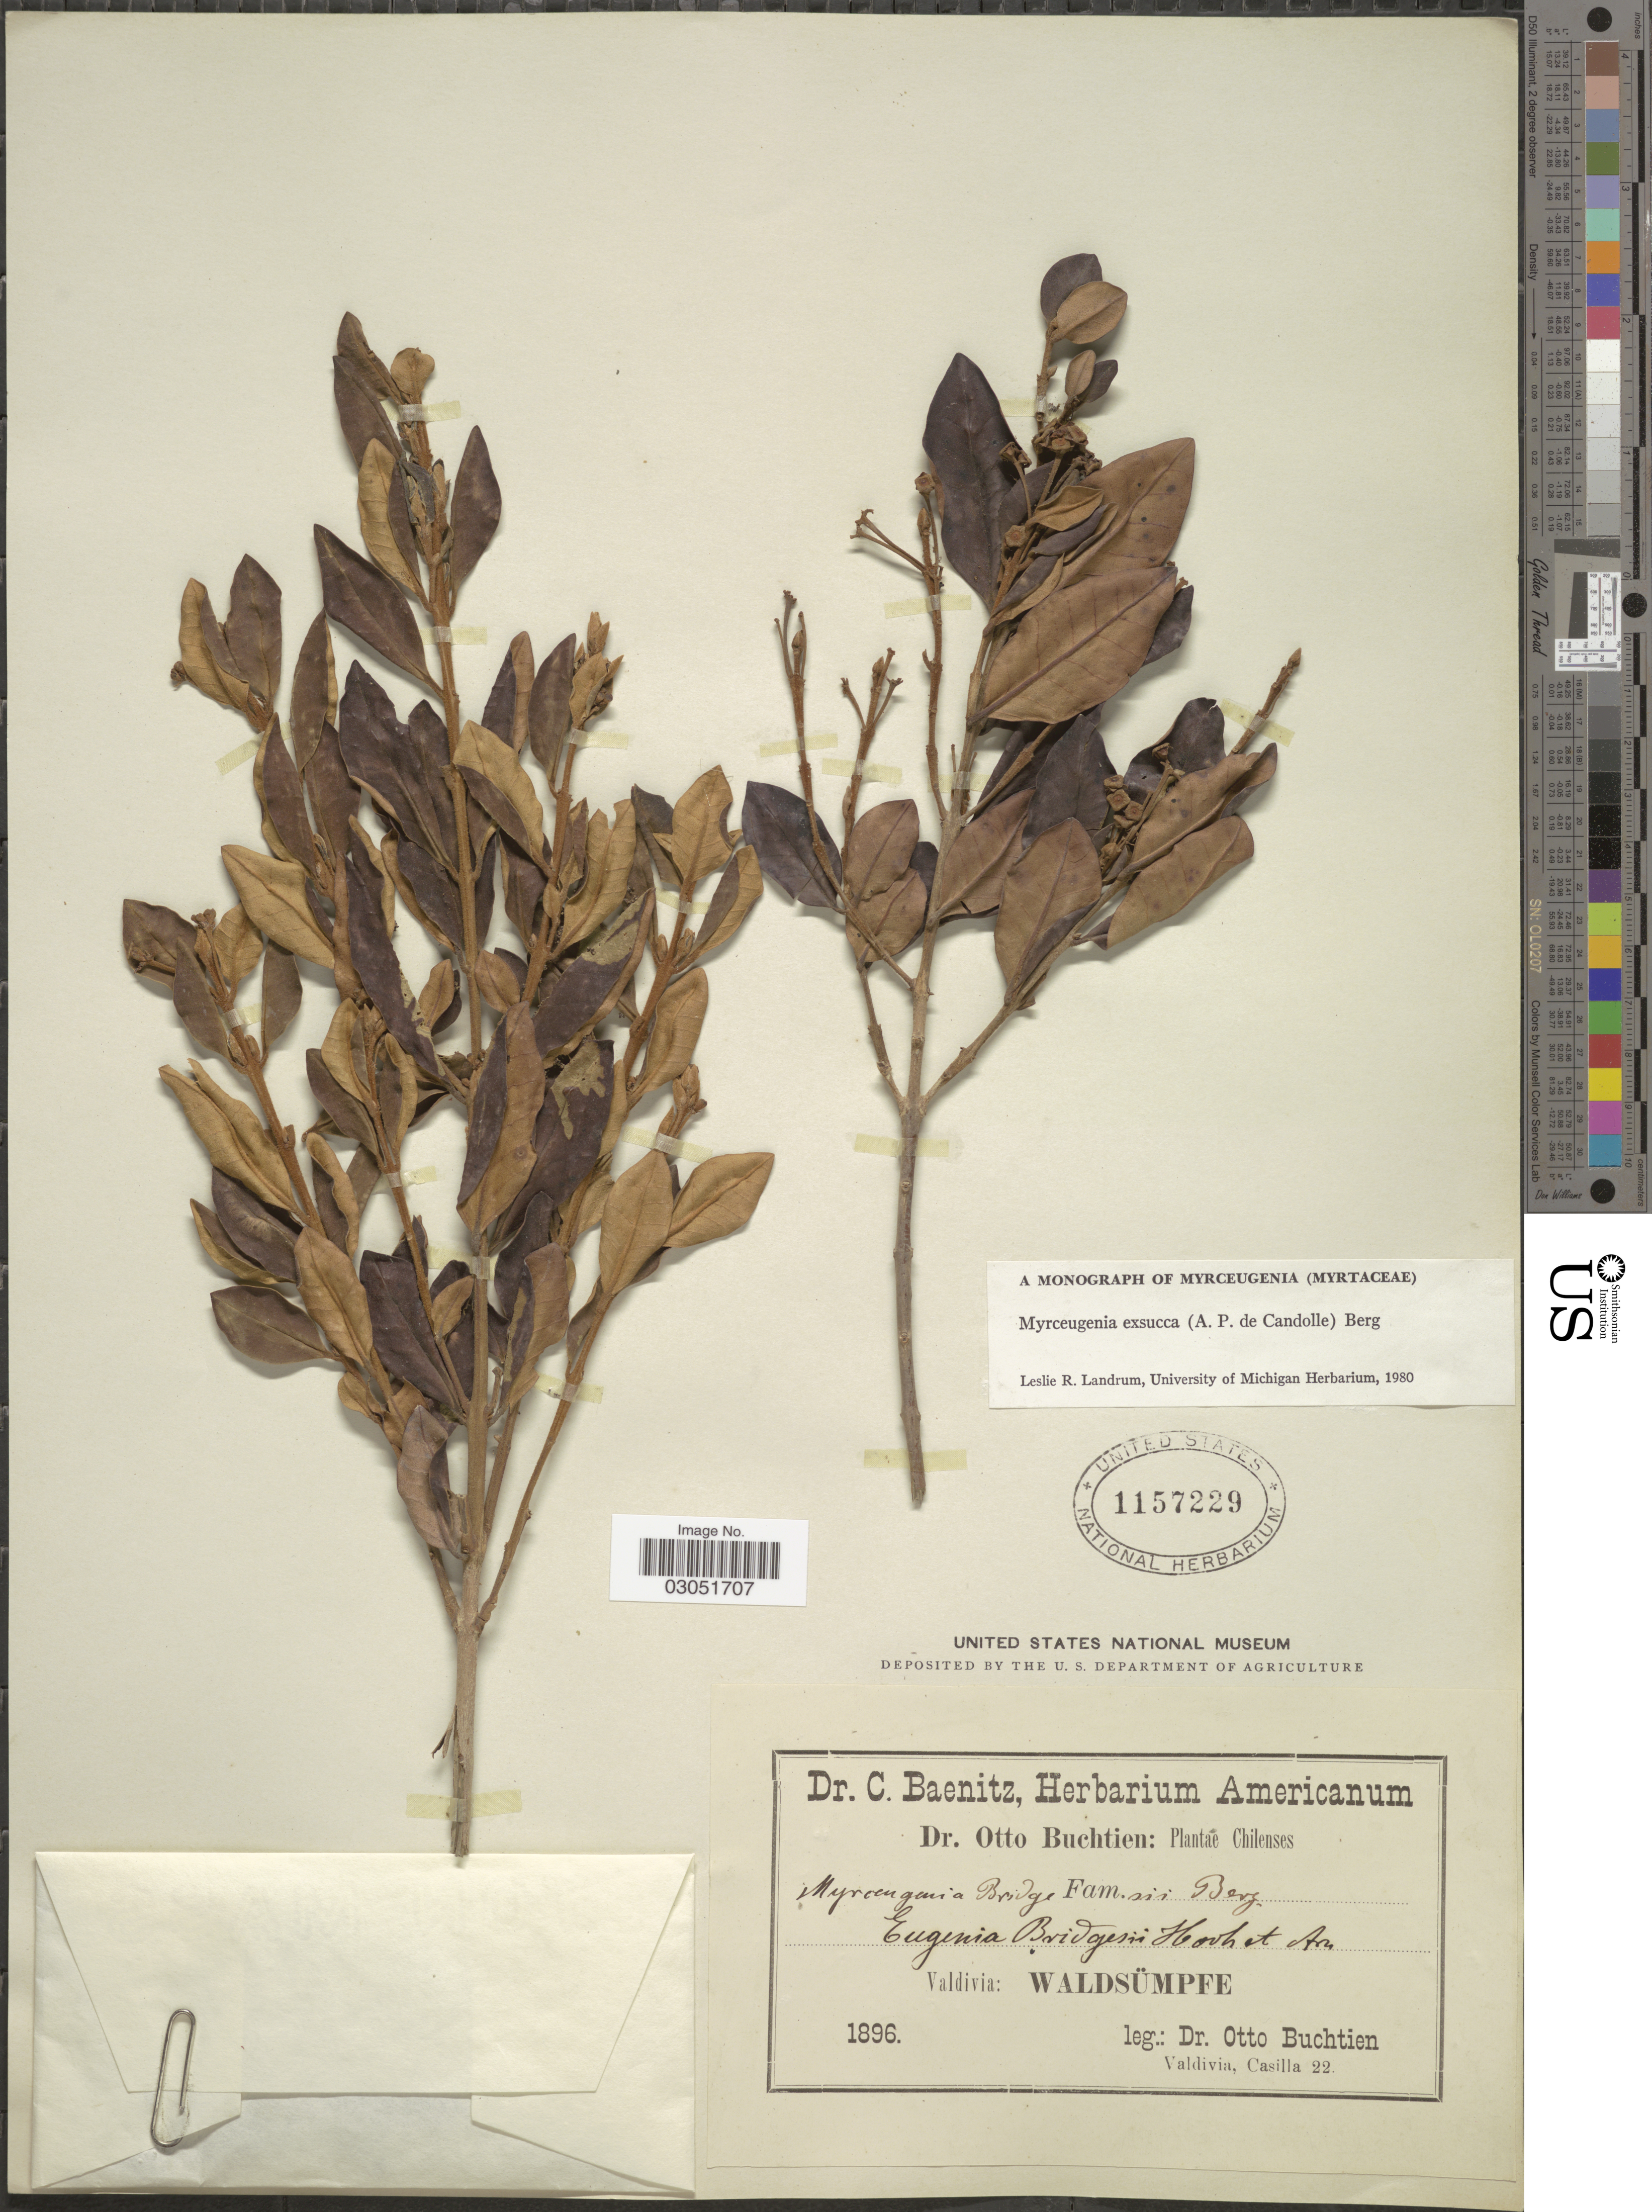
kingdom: Plantae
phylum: Tracheophyta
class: Magnoliopsida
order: Myrtales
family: Myrtaceae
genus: Myrceugenia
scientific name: Myrceugenia exsucca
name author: (DC.) O. Berg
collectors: O. Buchtien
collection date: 1896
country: Chile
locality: Valdivia: Waldsümpfe.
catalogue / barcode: US 1157229